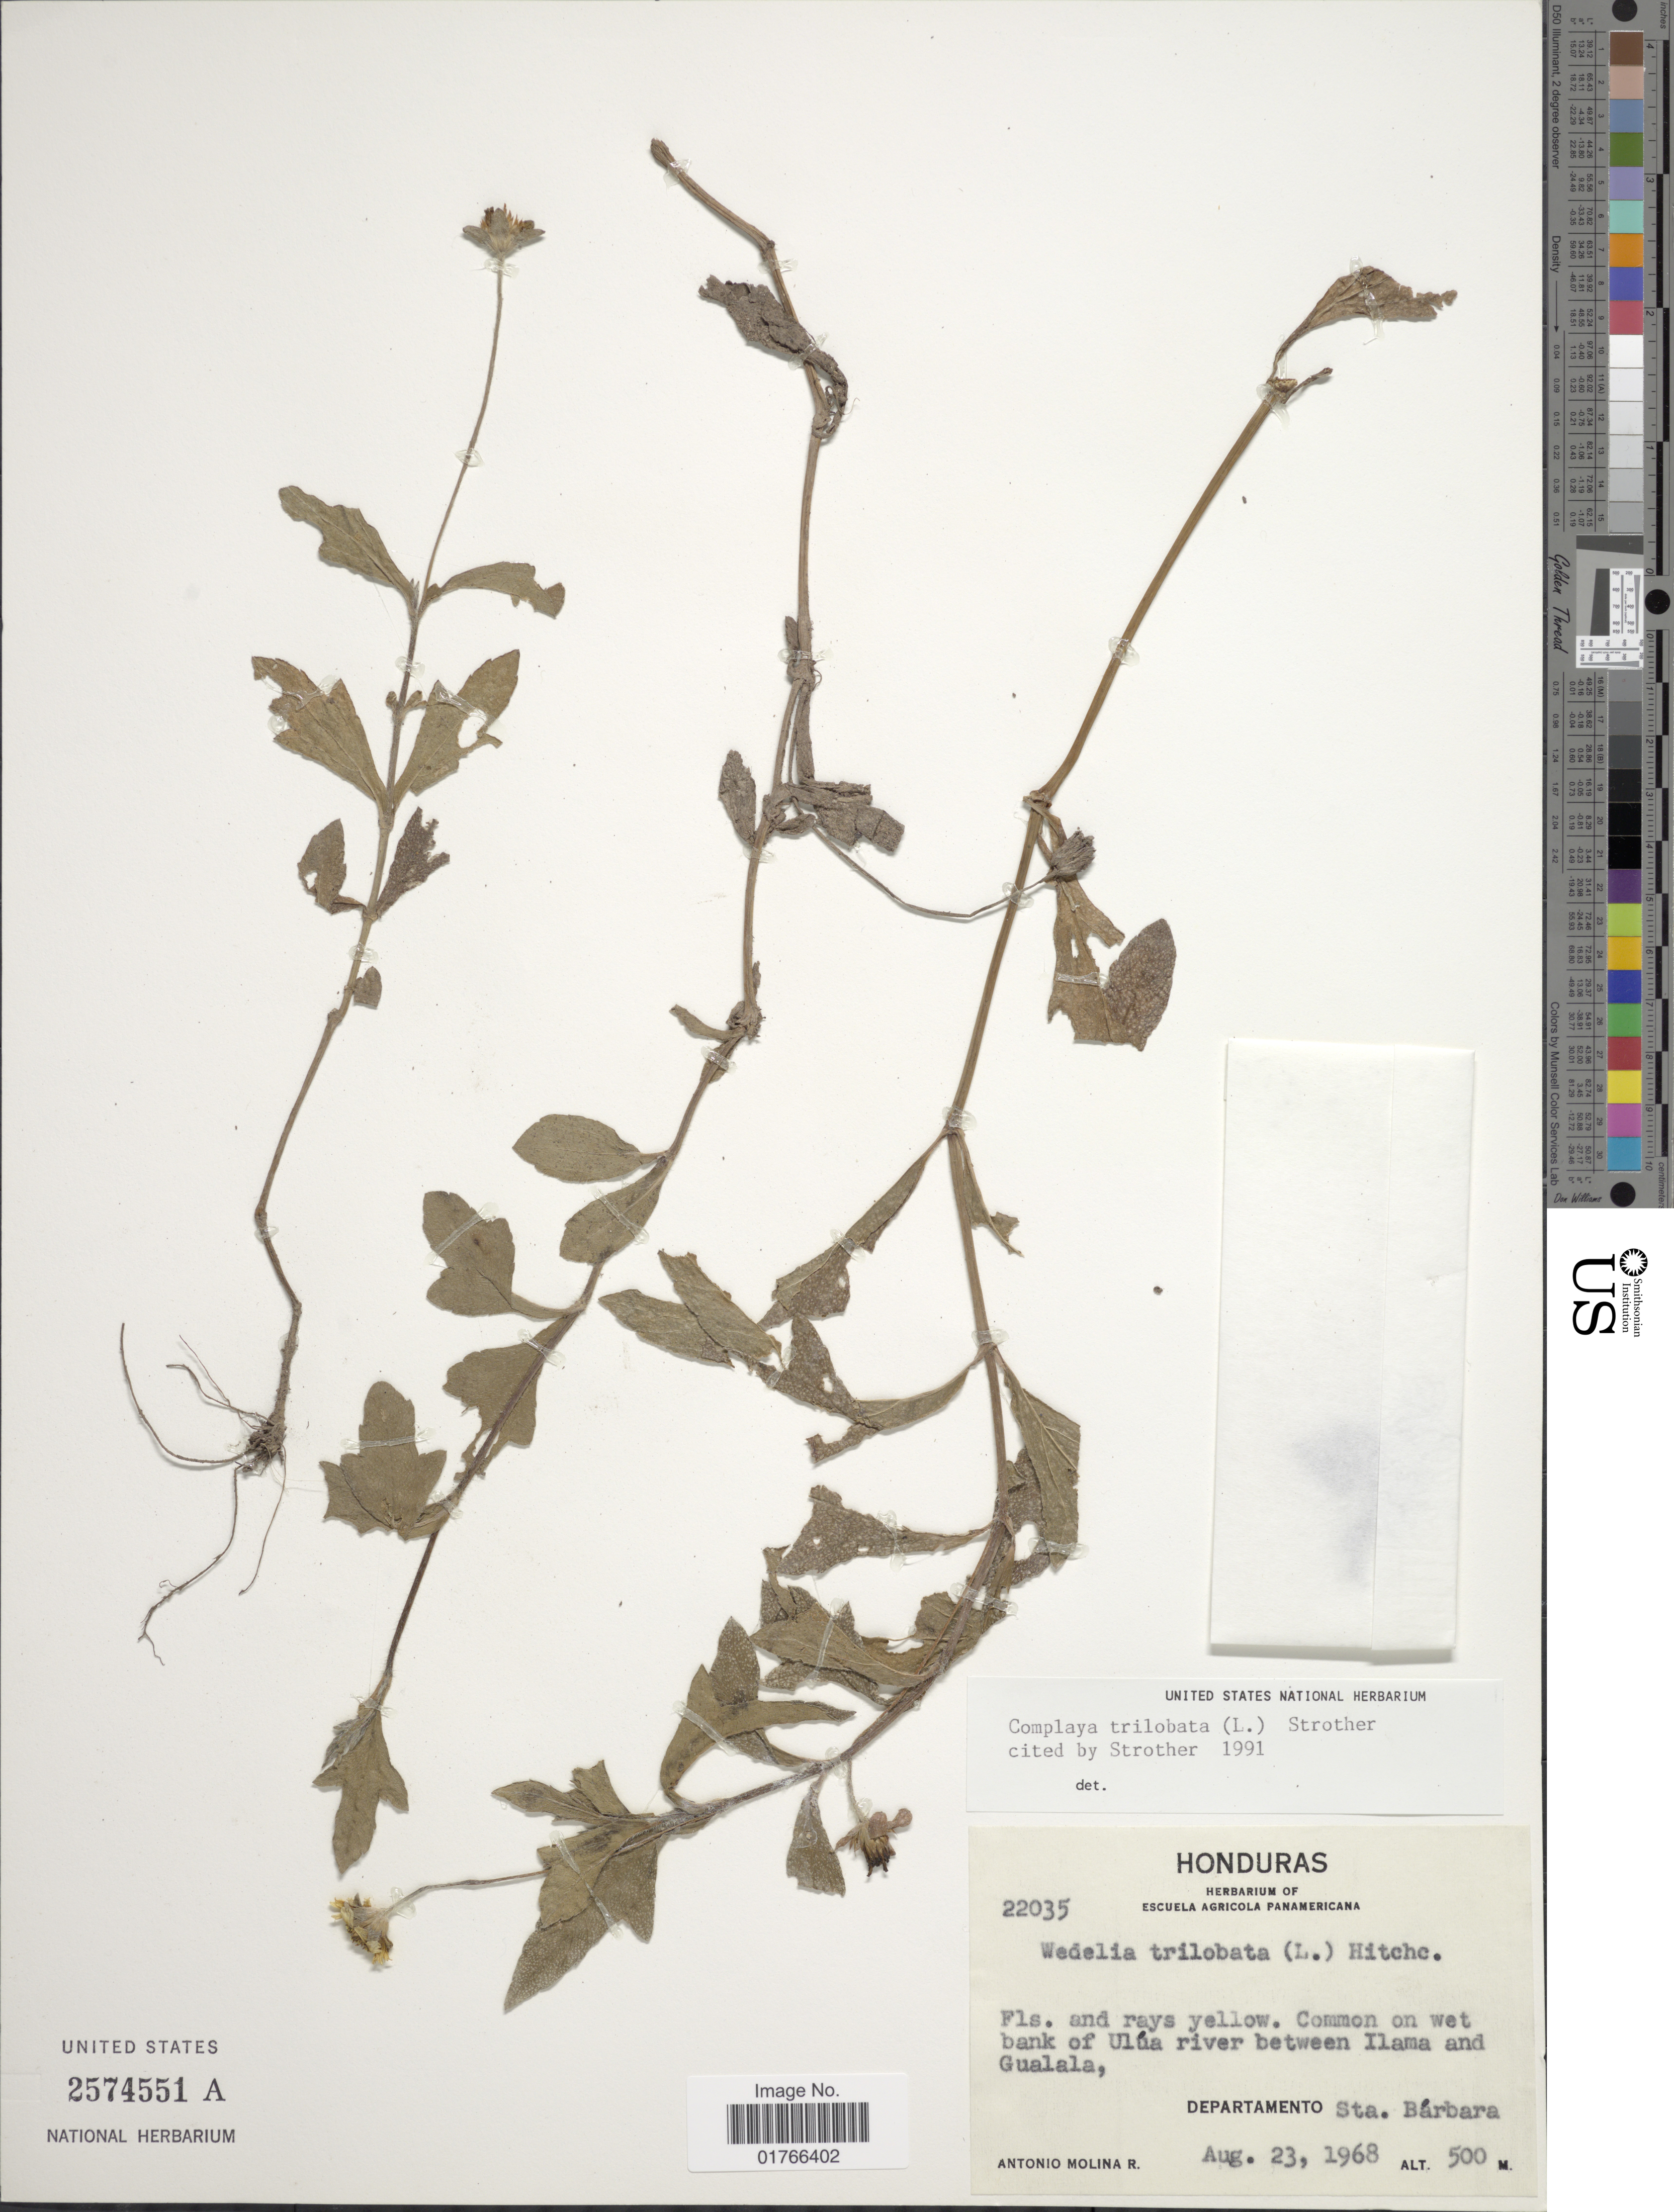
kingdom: Plantae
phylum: Tracheophyta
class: Magnoliopsida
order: Asterales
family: Asteraceae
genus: Sphagneticola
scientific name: Sphagneticola trilobata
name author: (L.) Pruski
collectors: A. Molina R.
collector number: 22035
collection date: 1968-08-23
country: Honduras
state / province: Santa Bárbara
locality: Bank of Ulua river between Ilama and Gualala, Departamento Sta. Barbara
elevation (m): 500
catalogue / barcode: US 2574551A